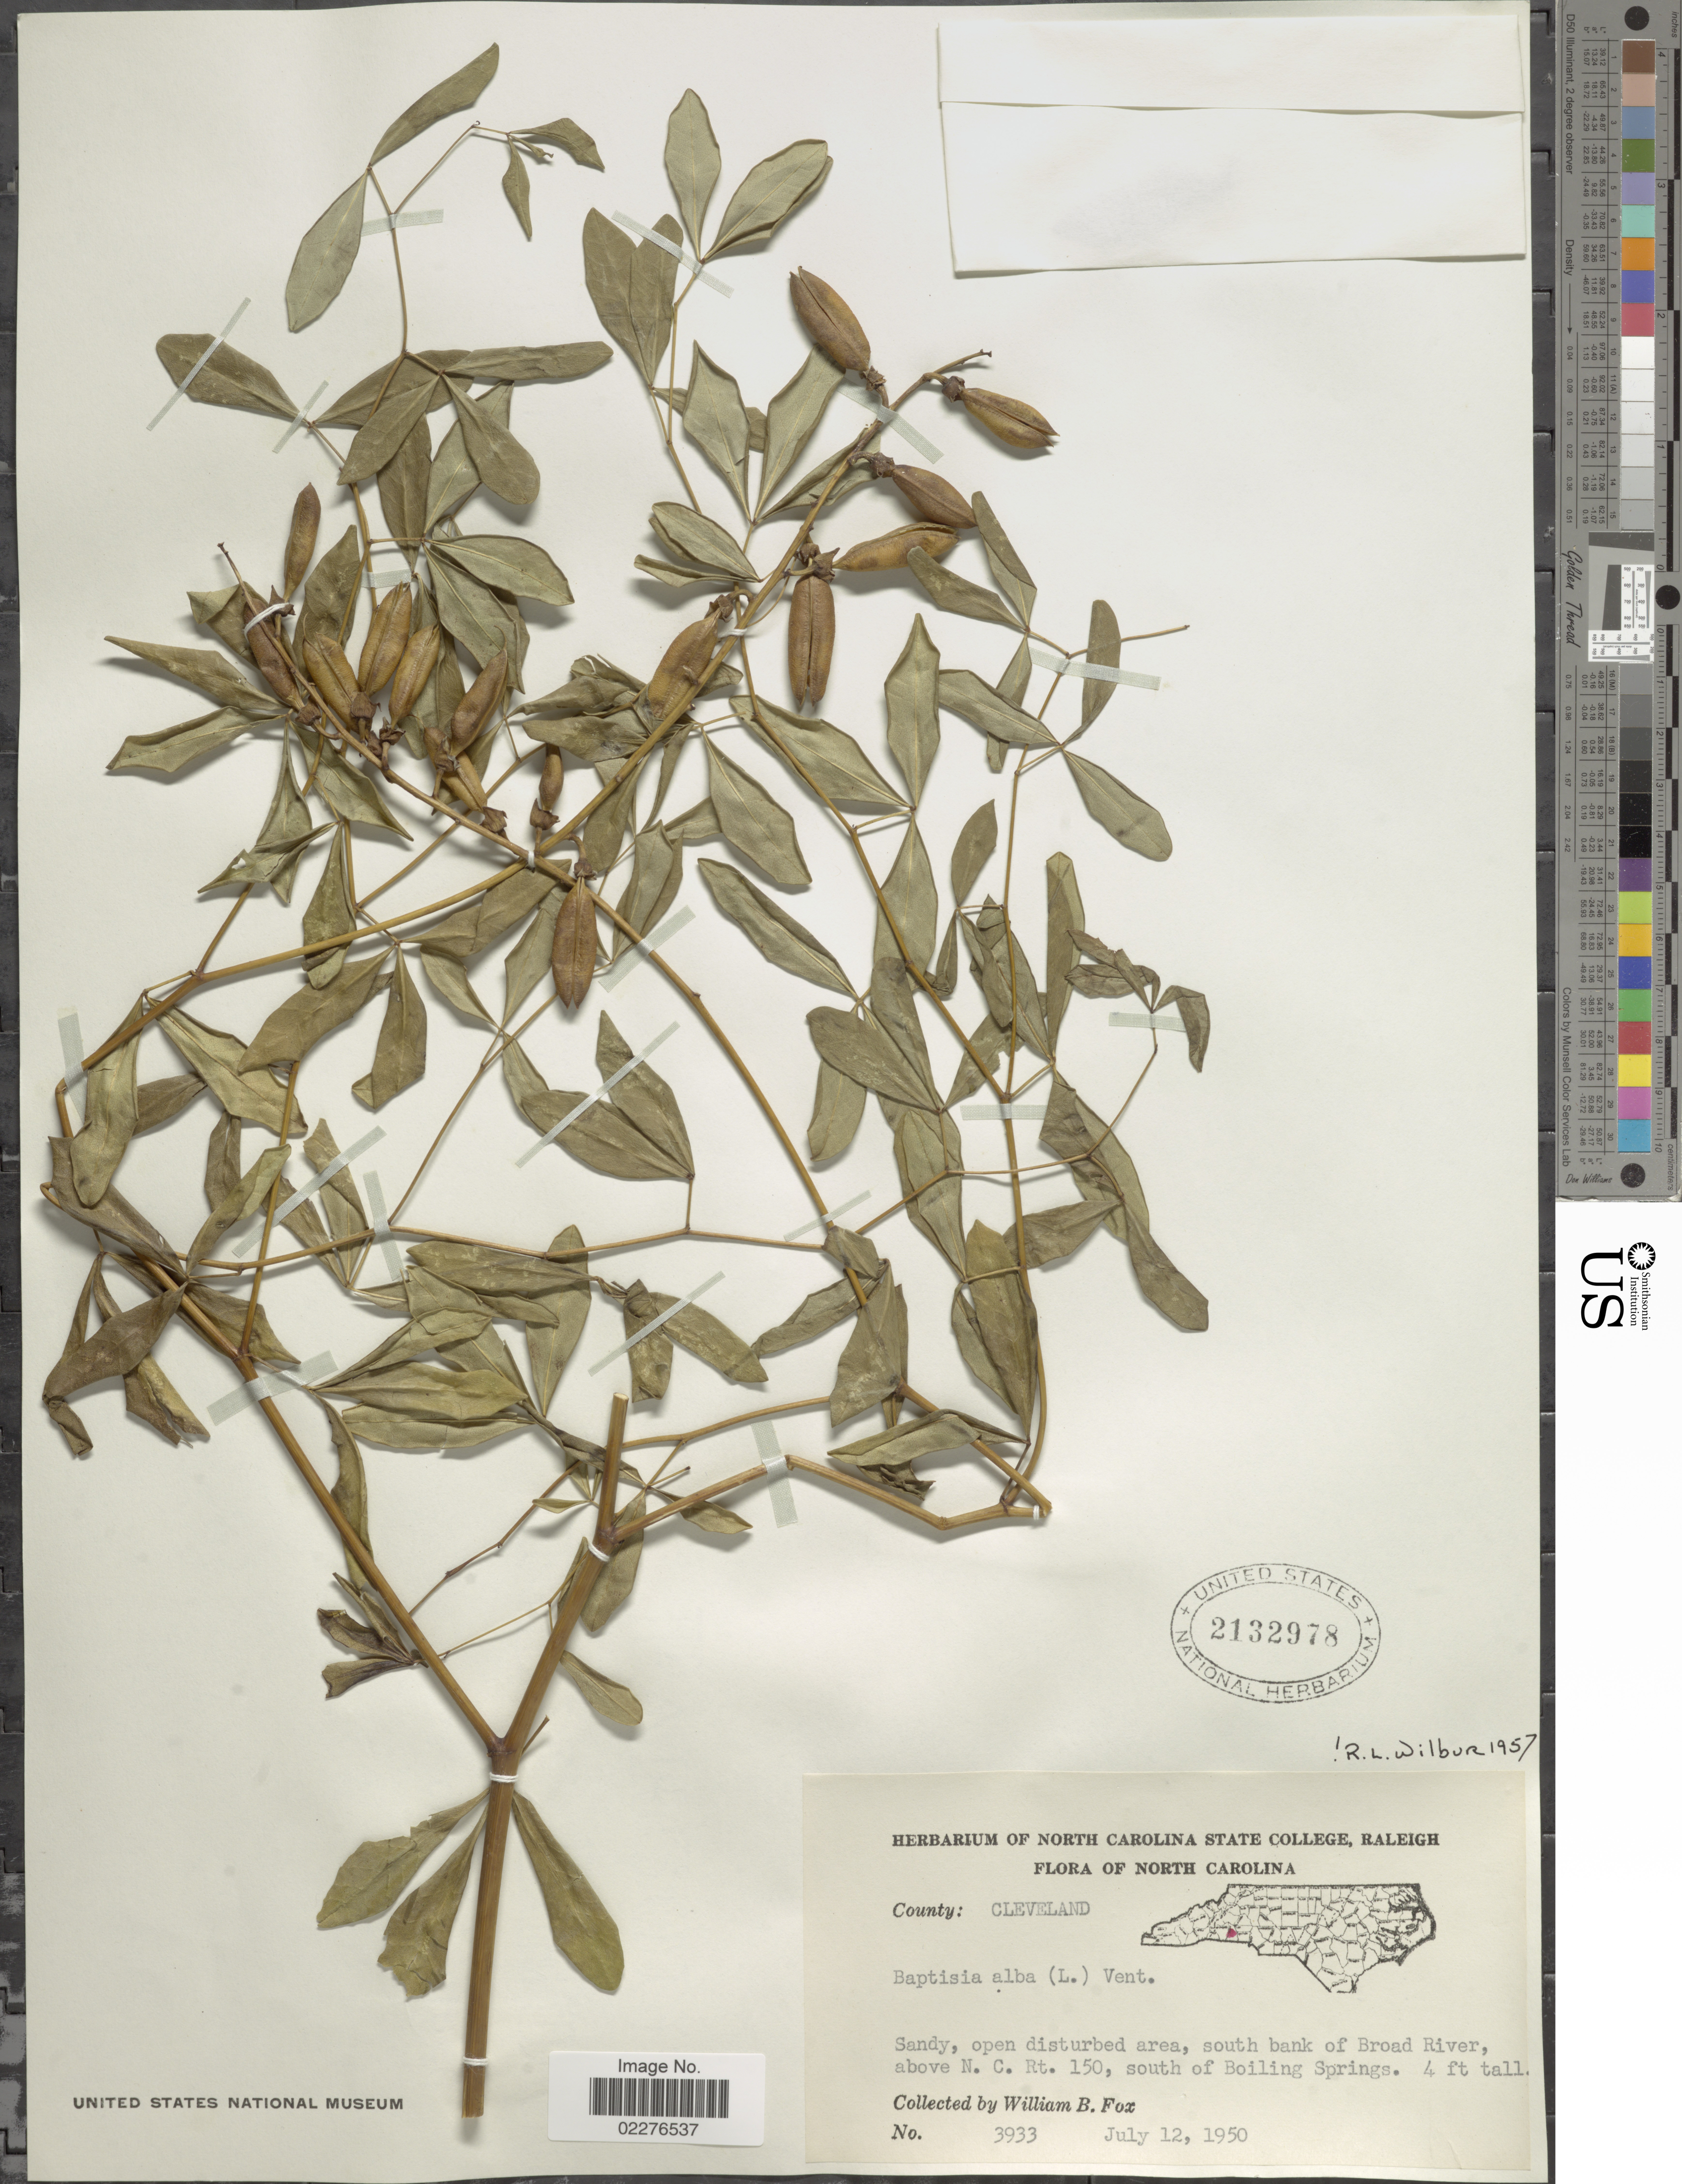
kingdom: Plantae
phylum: Tracheophyta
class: Magnoliopsida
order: Fabales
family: Fabaceae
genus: Baptisia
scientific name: Baptisia alba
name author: (L.) Vent.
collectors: W. B. Fox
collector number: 3933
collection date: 1950-07-12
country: United States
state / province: North Carolina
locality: Cleveland, Sandy, open disturbed area, south bank of Broad River, above N.C. Rt 150, south of Boiling Springs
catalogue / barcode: US 2132978